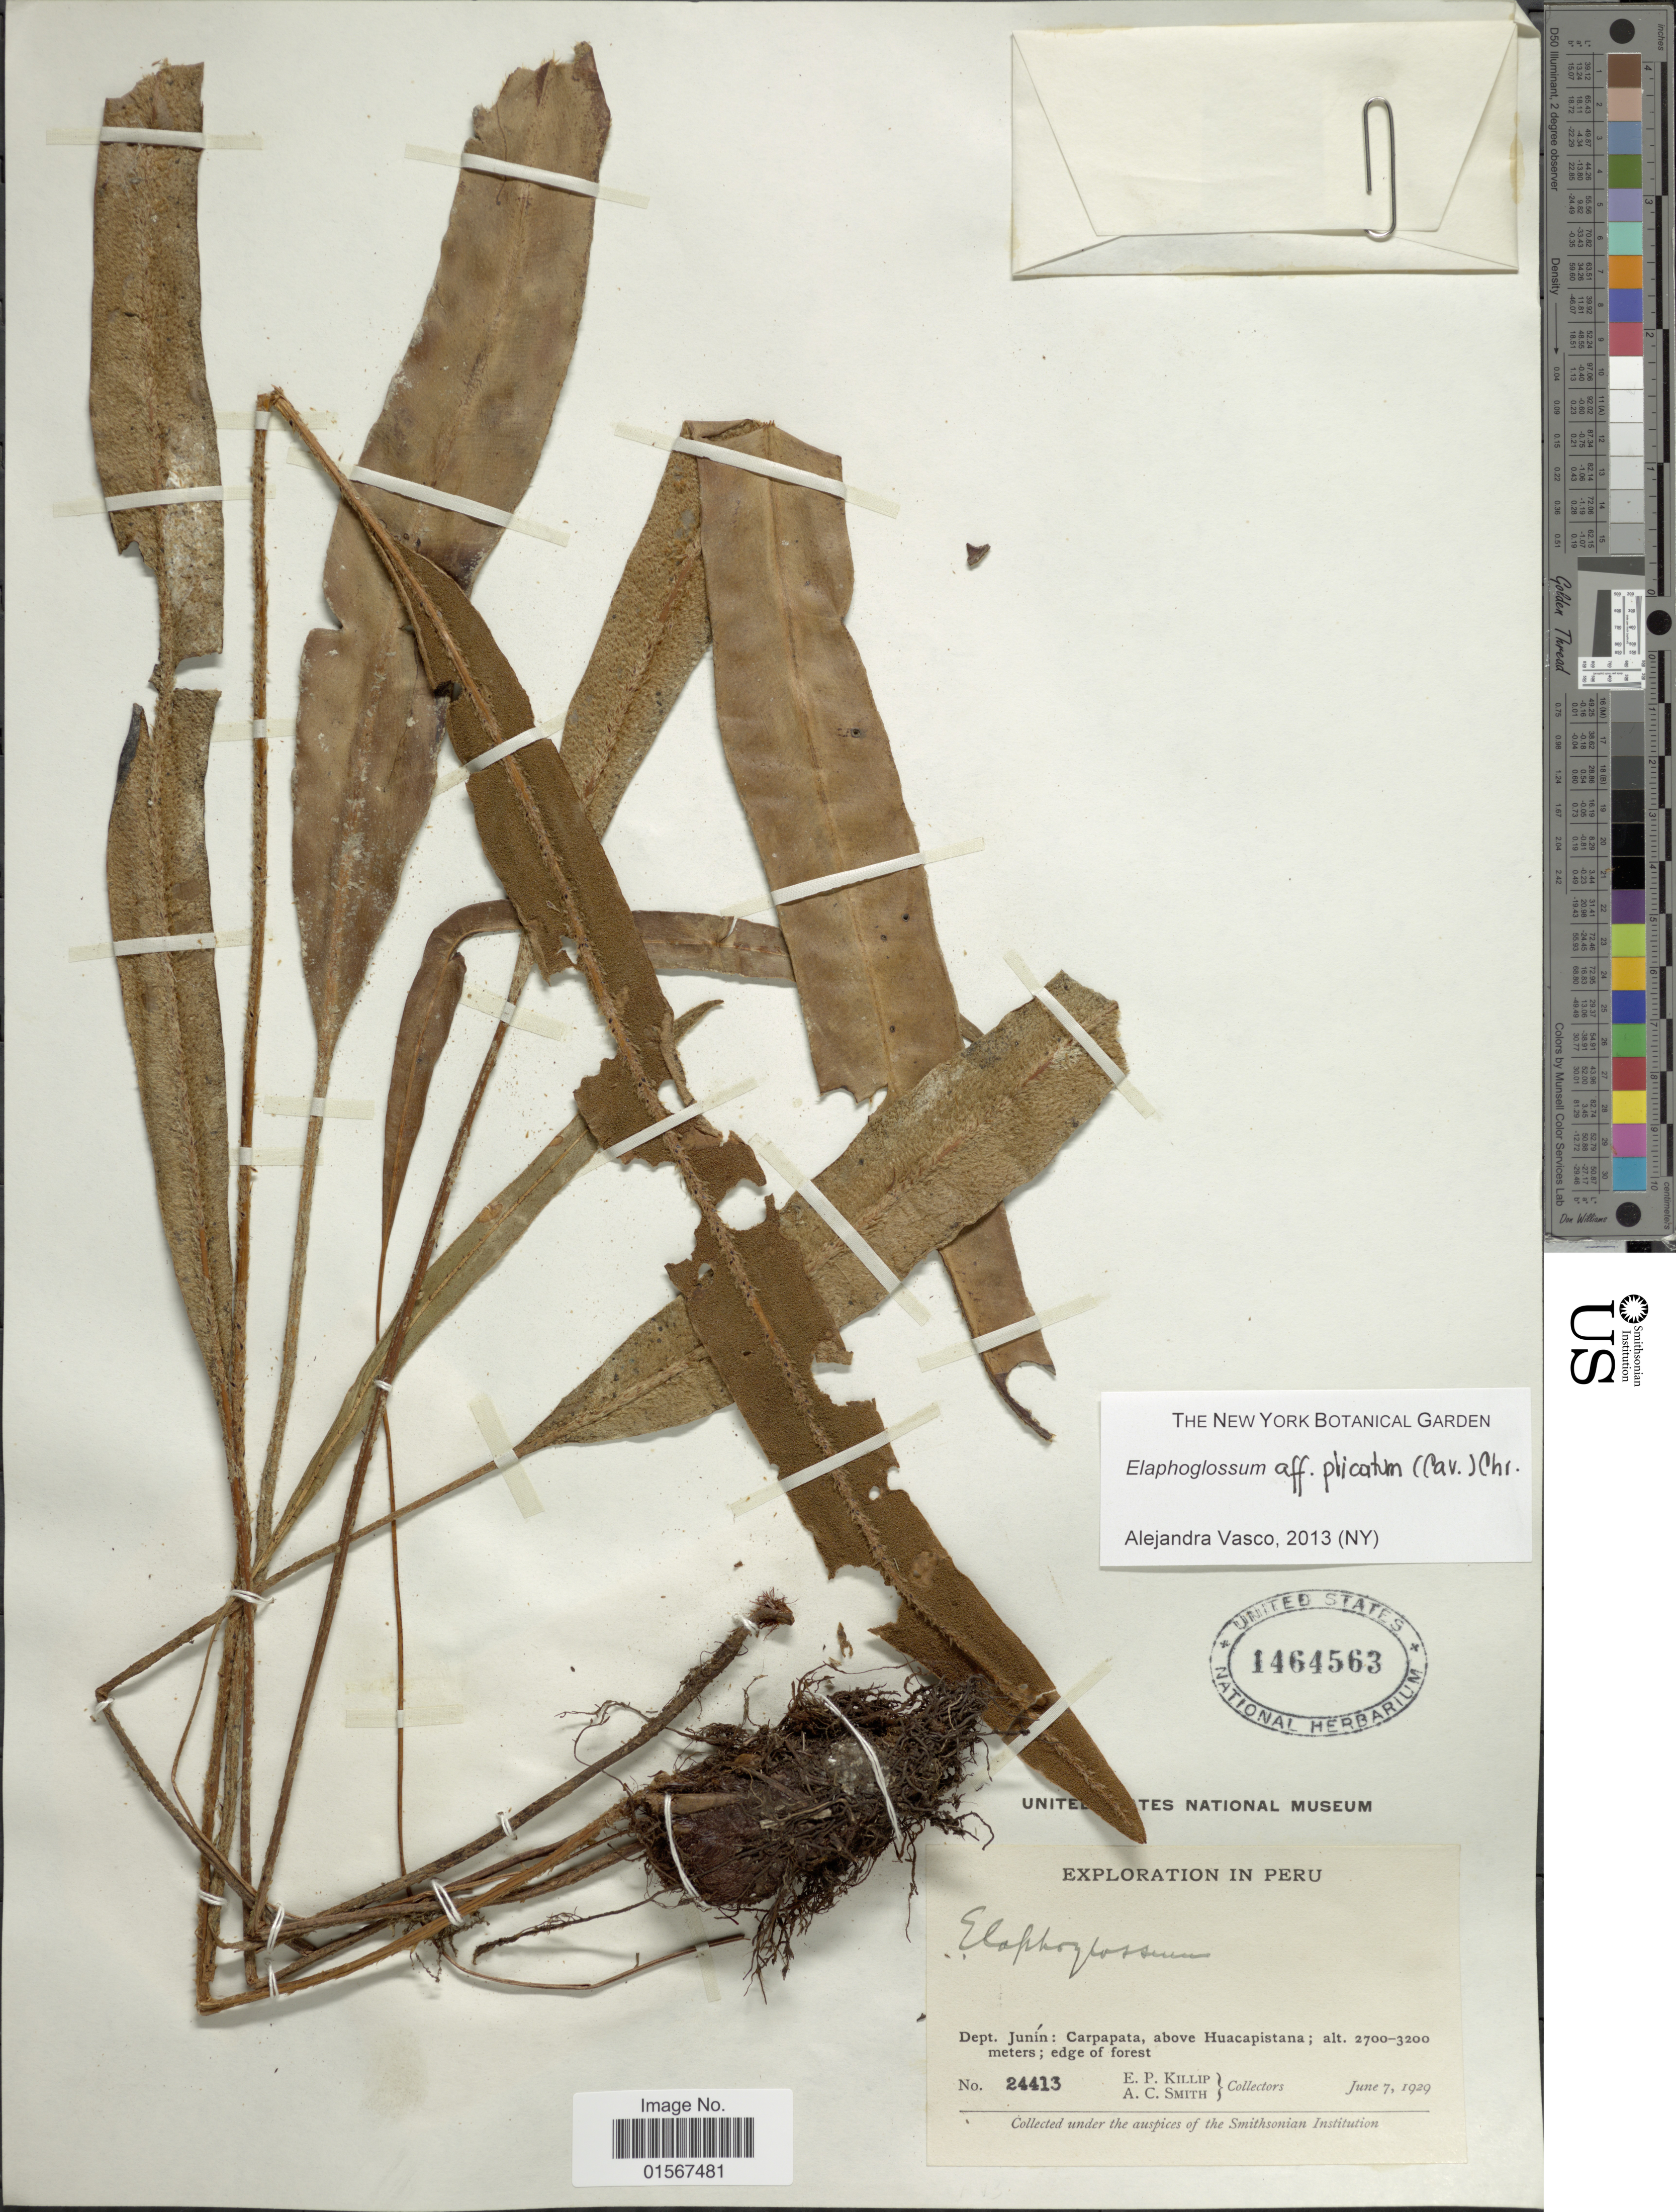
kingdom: Plantae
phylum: Tracheophyta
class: Polypodiopsida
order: Polypodiales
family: Dryopteridaceae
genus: Elaphoglossum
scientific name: Elaphoglossum plicatum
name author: (Cav.) C. Chr.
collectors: E. P. Killip & A. C. Smith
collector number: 244413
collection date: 1929-06-07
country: Peru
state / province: Junín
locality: Peri, Dept. Junín: Carapapata, above Huacapistana.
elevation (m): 2700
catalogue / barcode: US 1464563